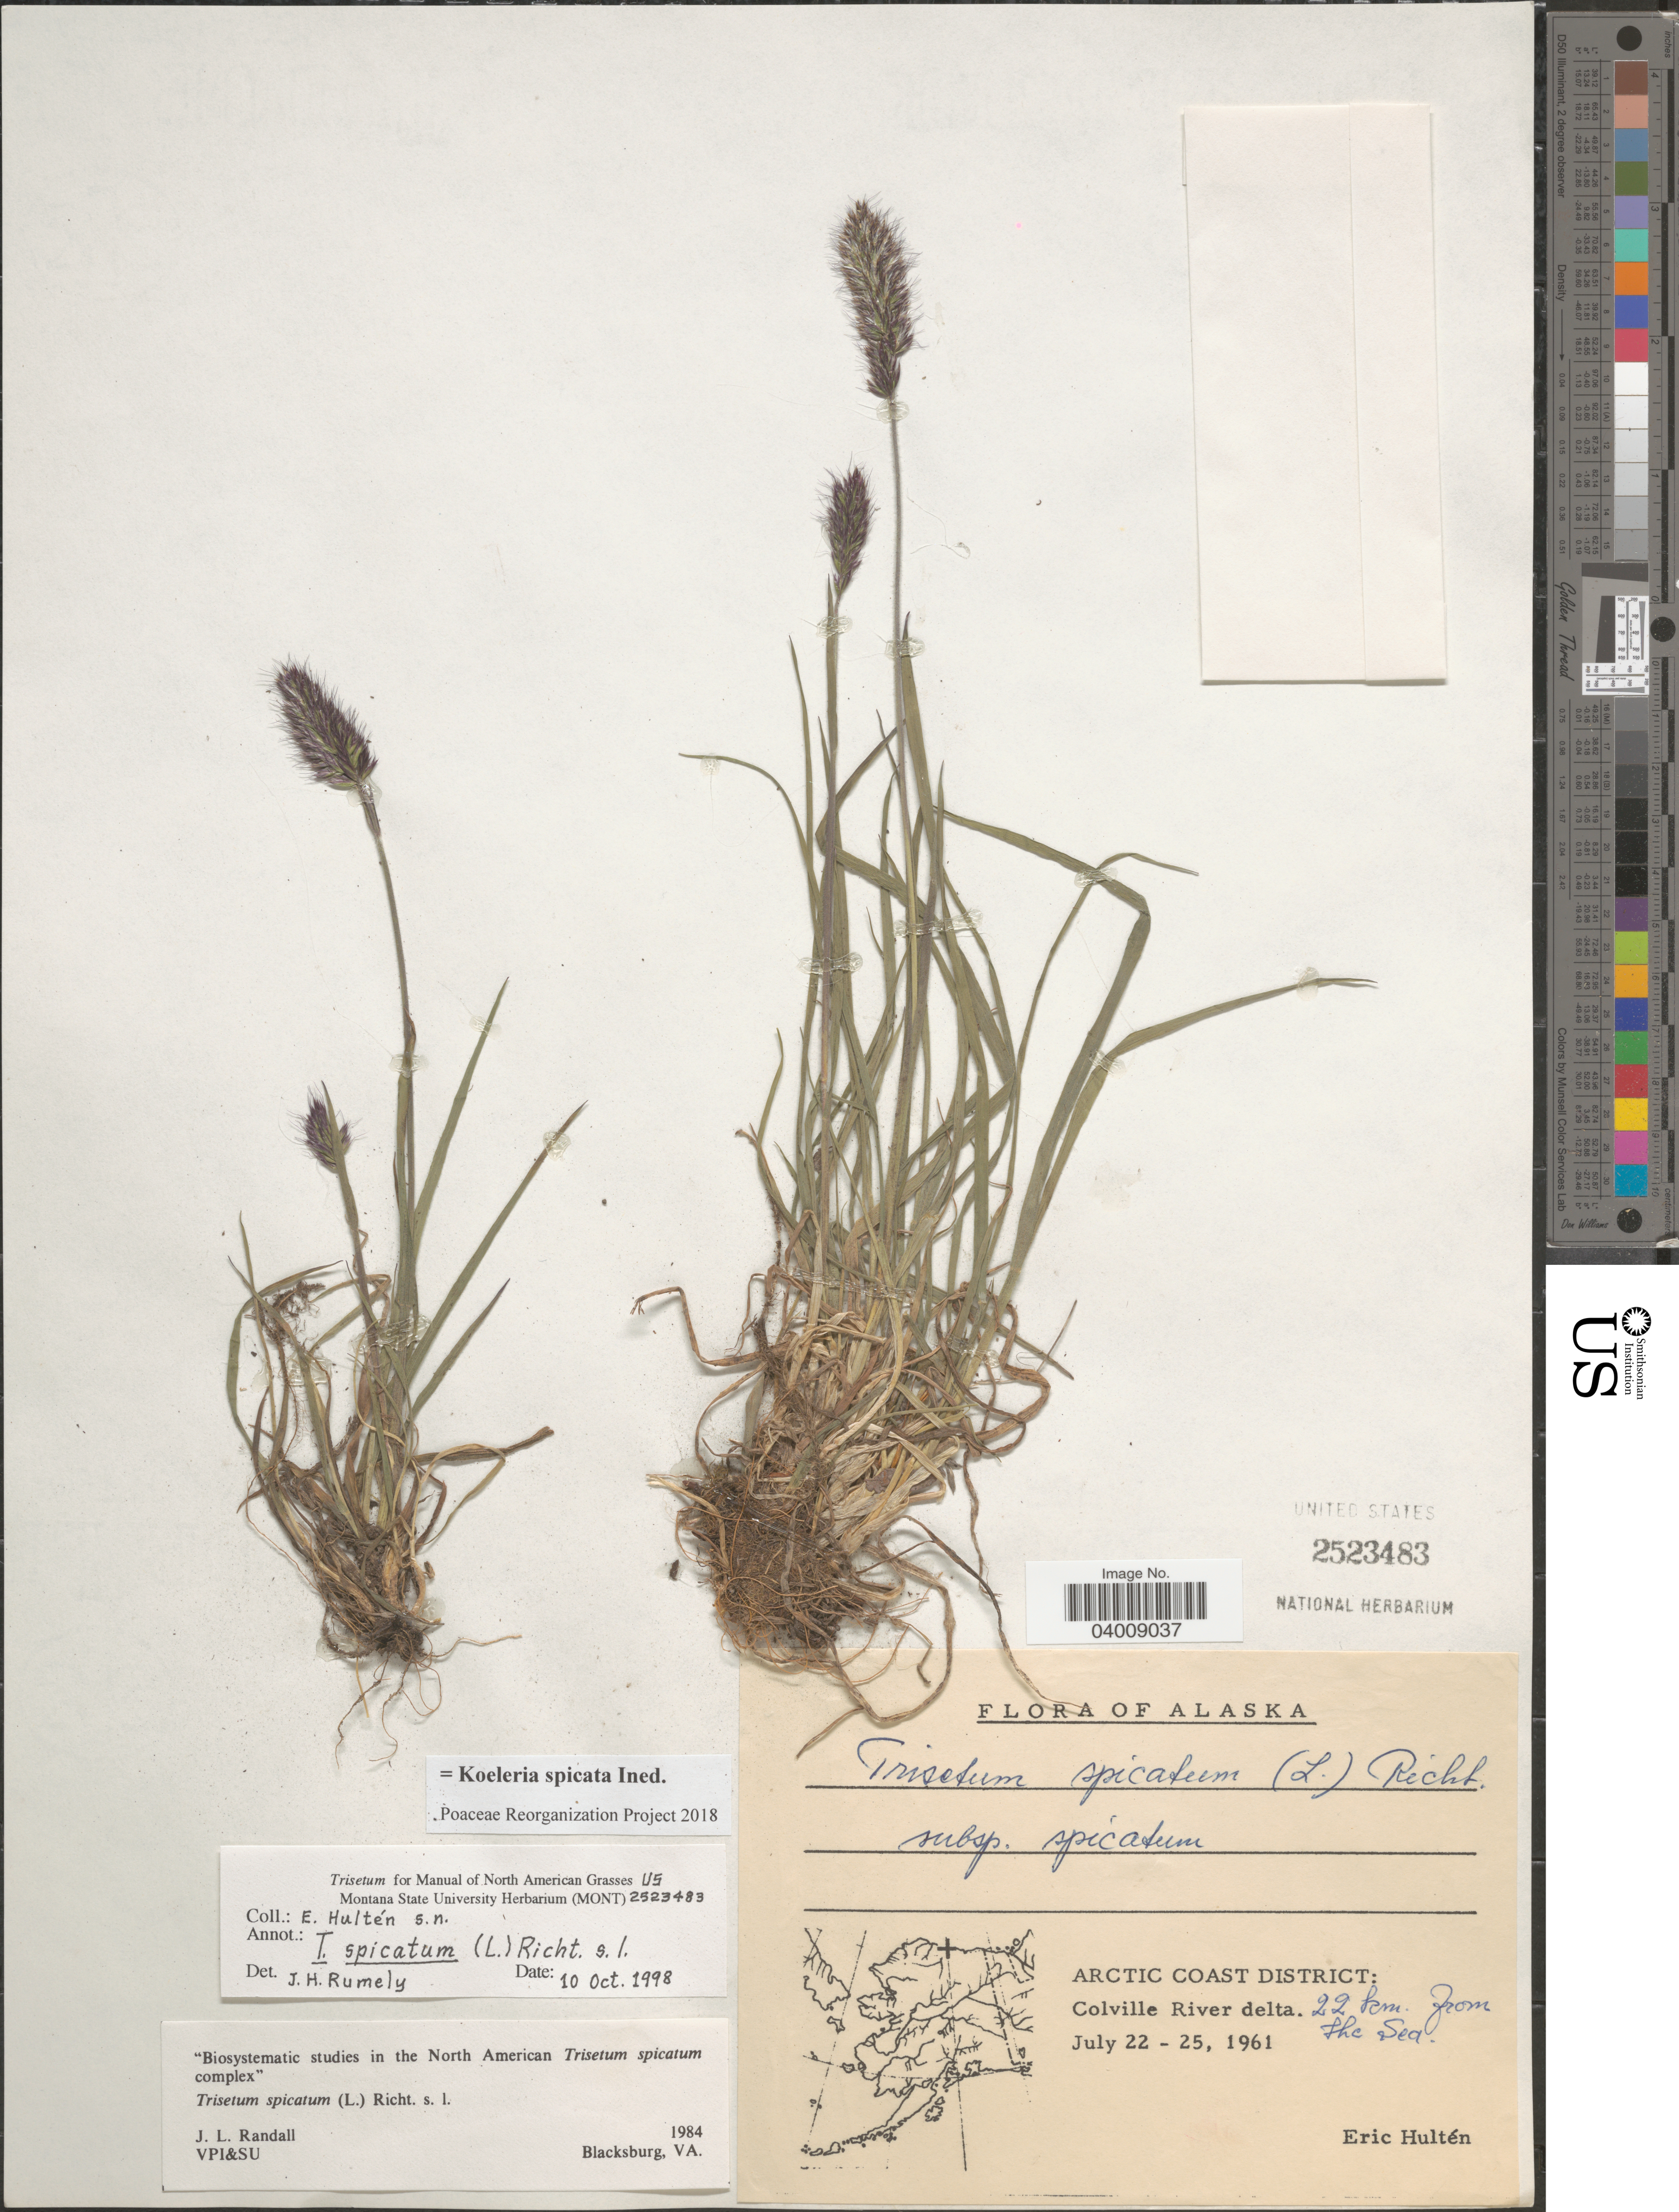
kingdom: Plantae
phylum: Tracheophyta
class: Liliopsida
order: Poales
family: Poaceae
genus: Koeleria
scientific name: Koeleria spicata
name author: (L.) Barberá et al.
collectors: E. G. Hultén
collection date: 1961-07-22/1961-07-25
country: United States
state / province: Alaska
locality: Arctic Coast District: Colville River delta. 22 km. from the sea.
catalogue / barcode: US 2523483